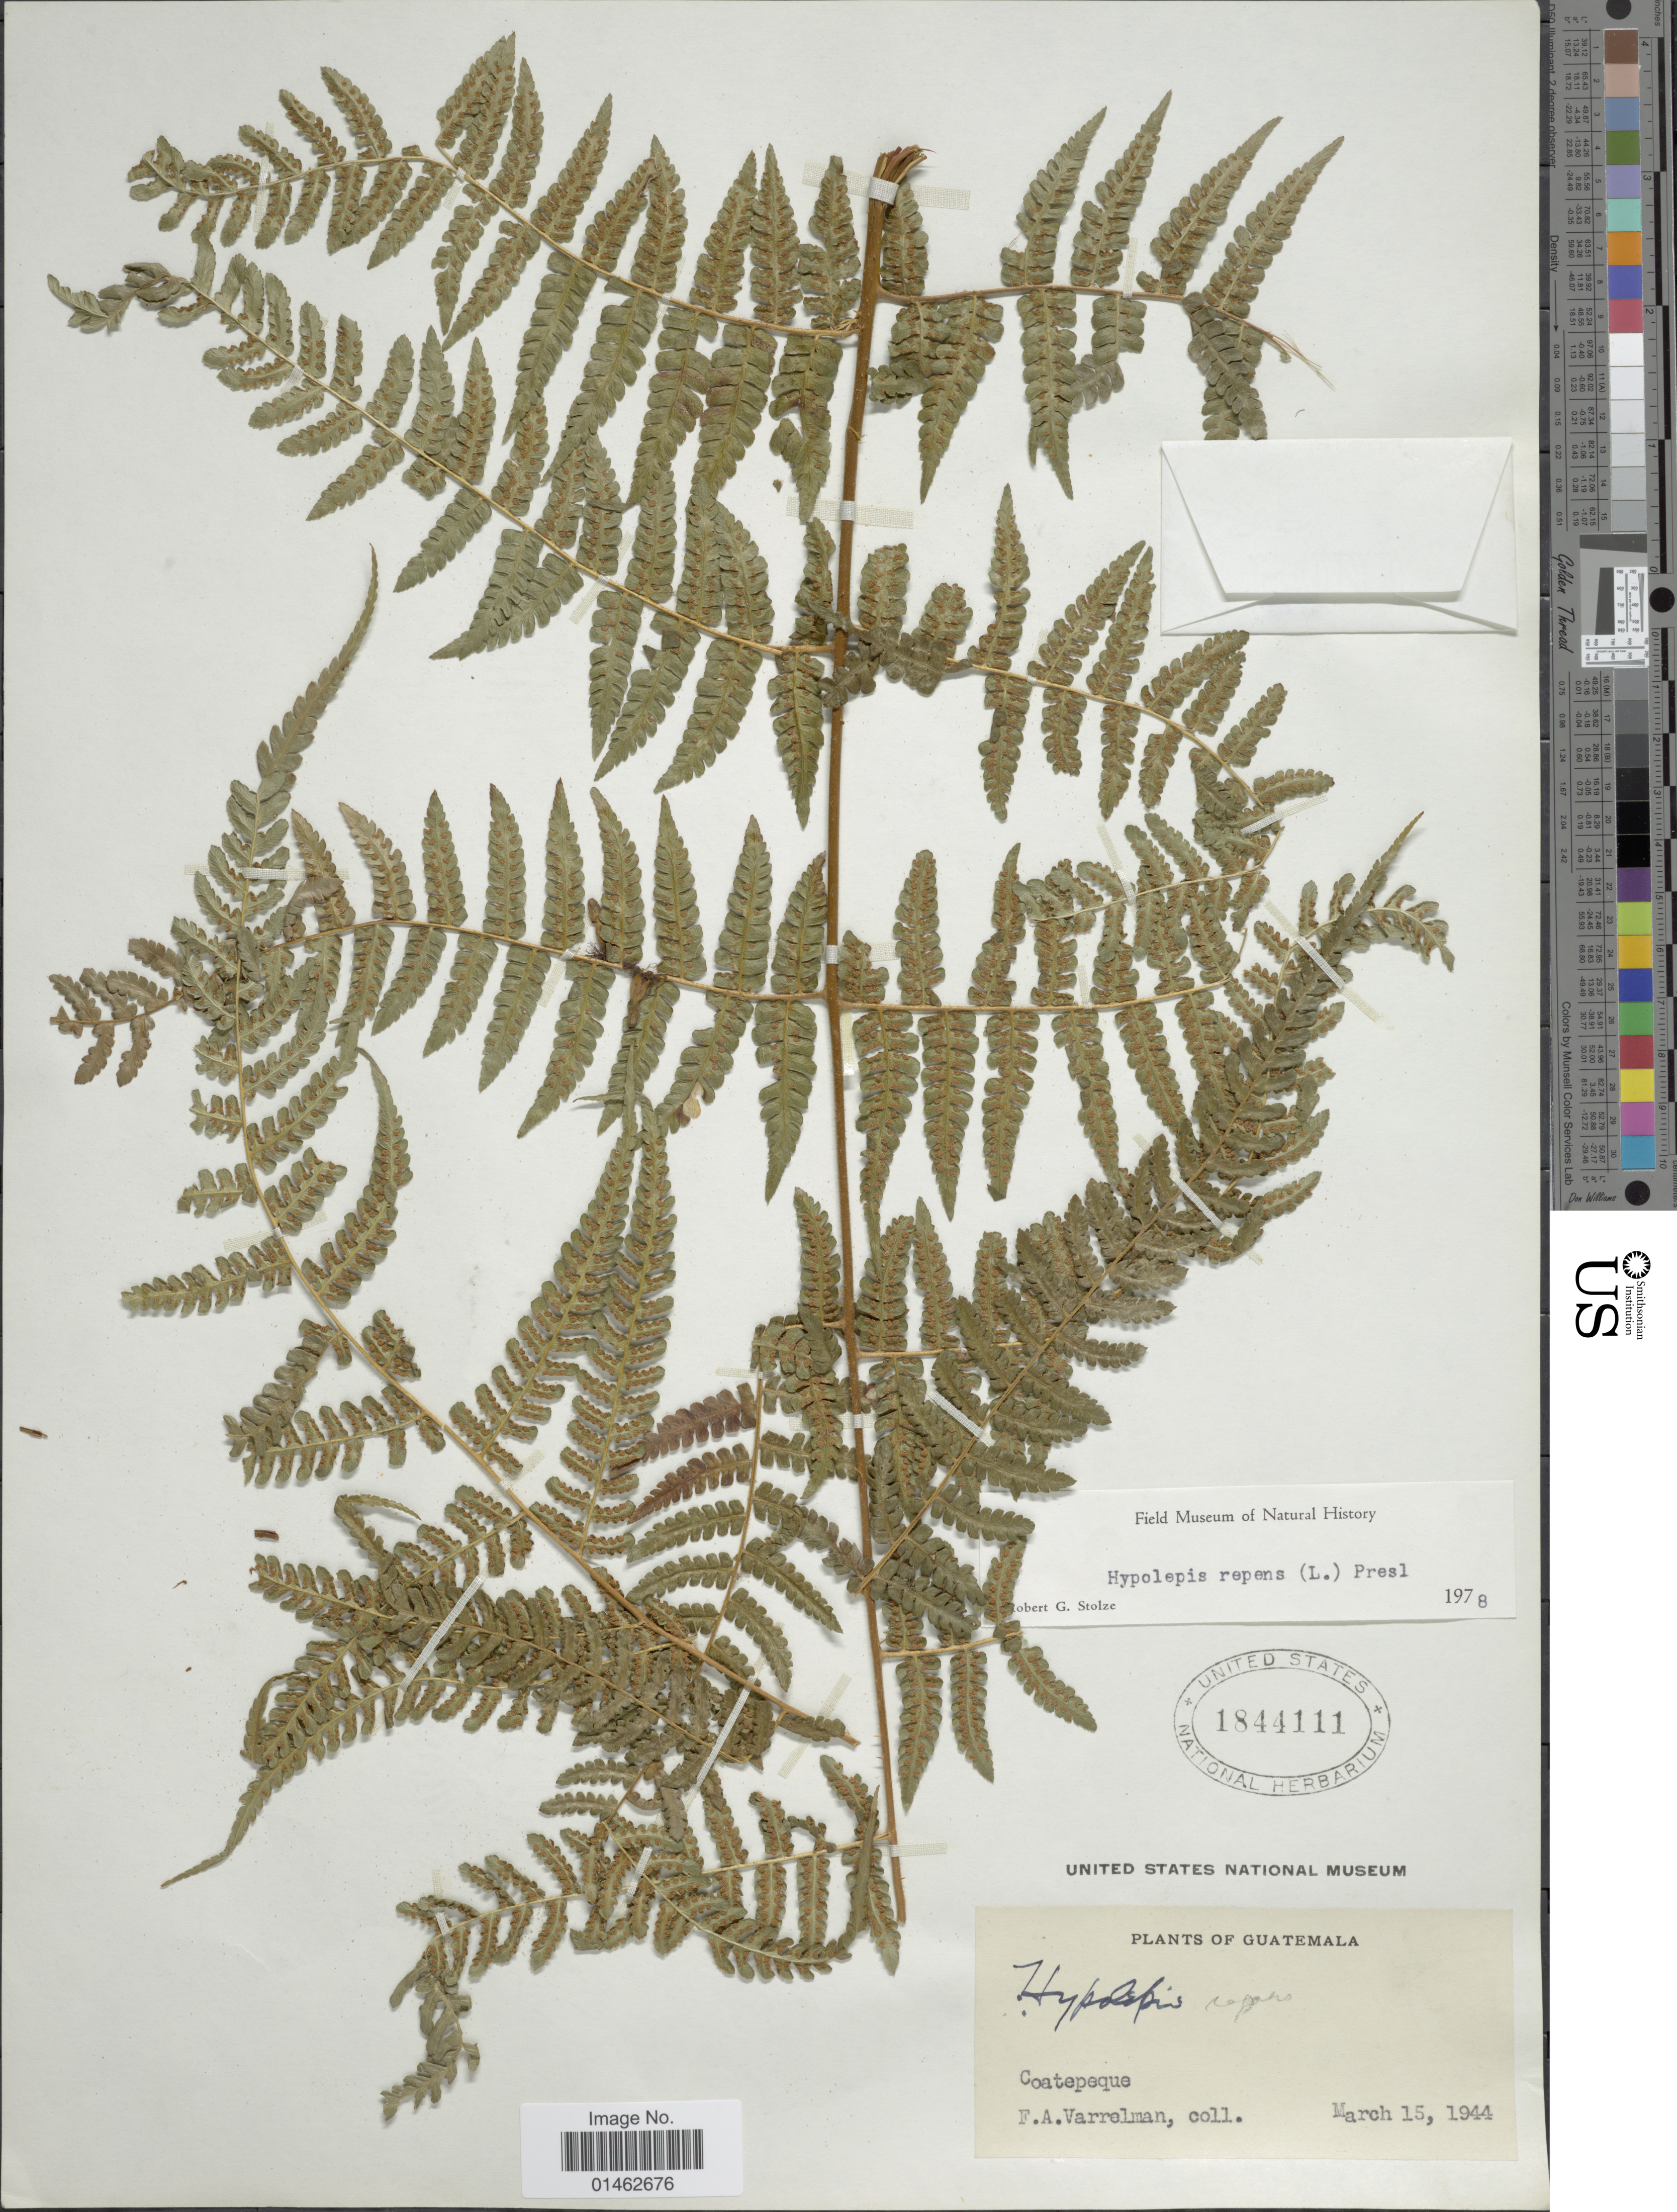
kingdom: Plantae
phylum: Tracheophyta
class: Polypodiopsida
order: Polypodiales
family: Dennstaedtiaceae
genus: Hypolepis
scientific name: Hypolepis repens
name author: (L.) C. Presl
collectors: F. Varrelman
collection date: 1944-03-15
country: Guatemala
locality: Coatepeque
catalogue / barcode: US 1844111